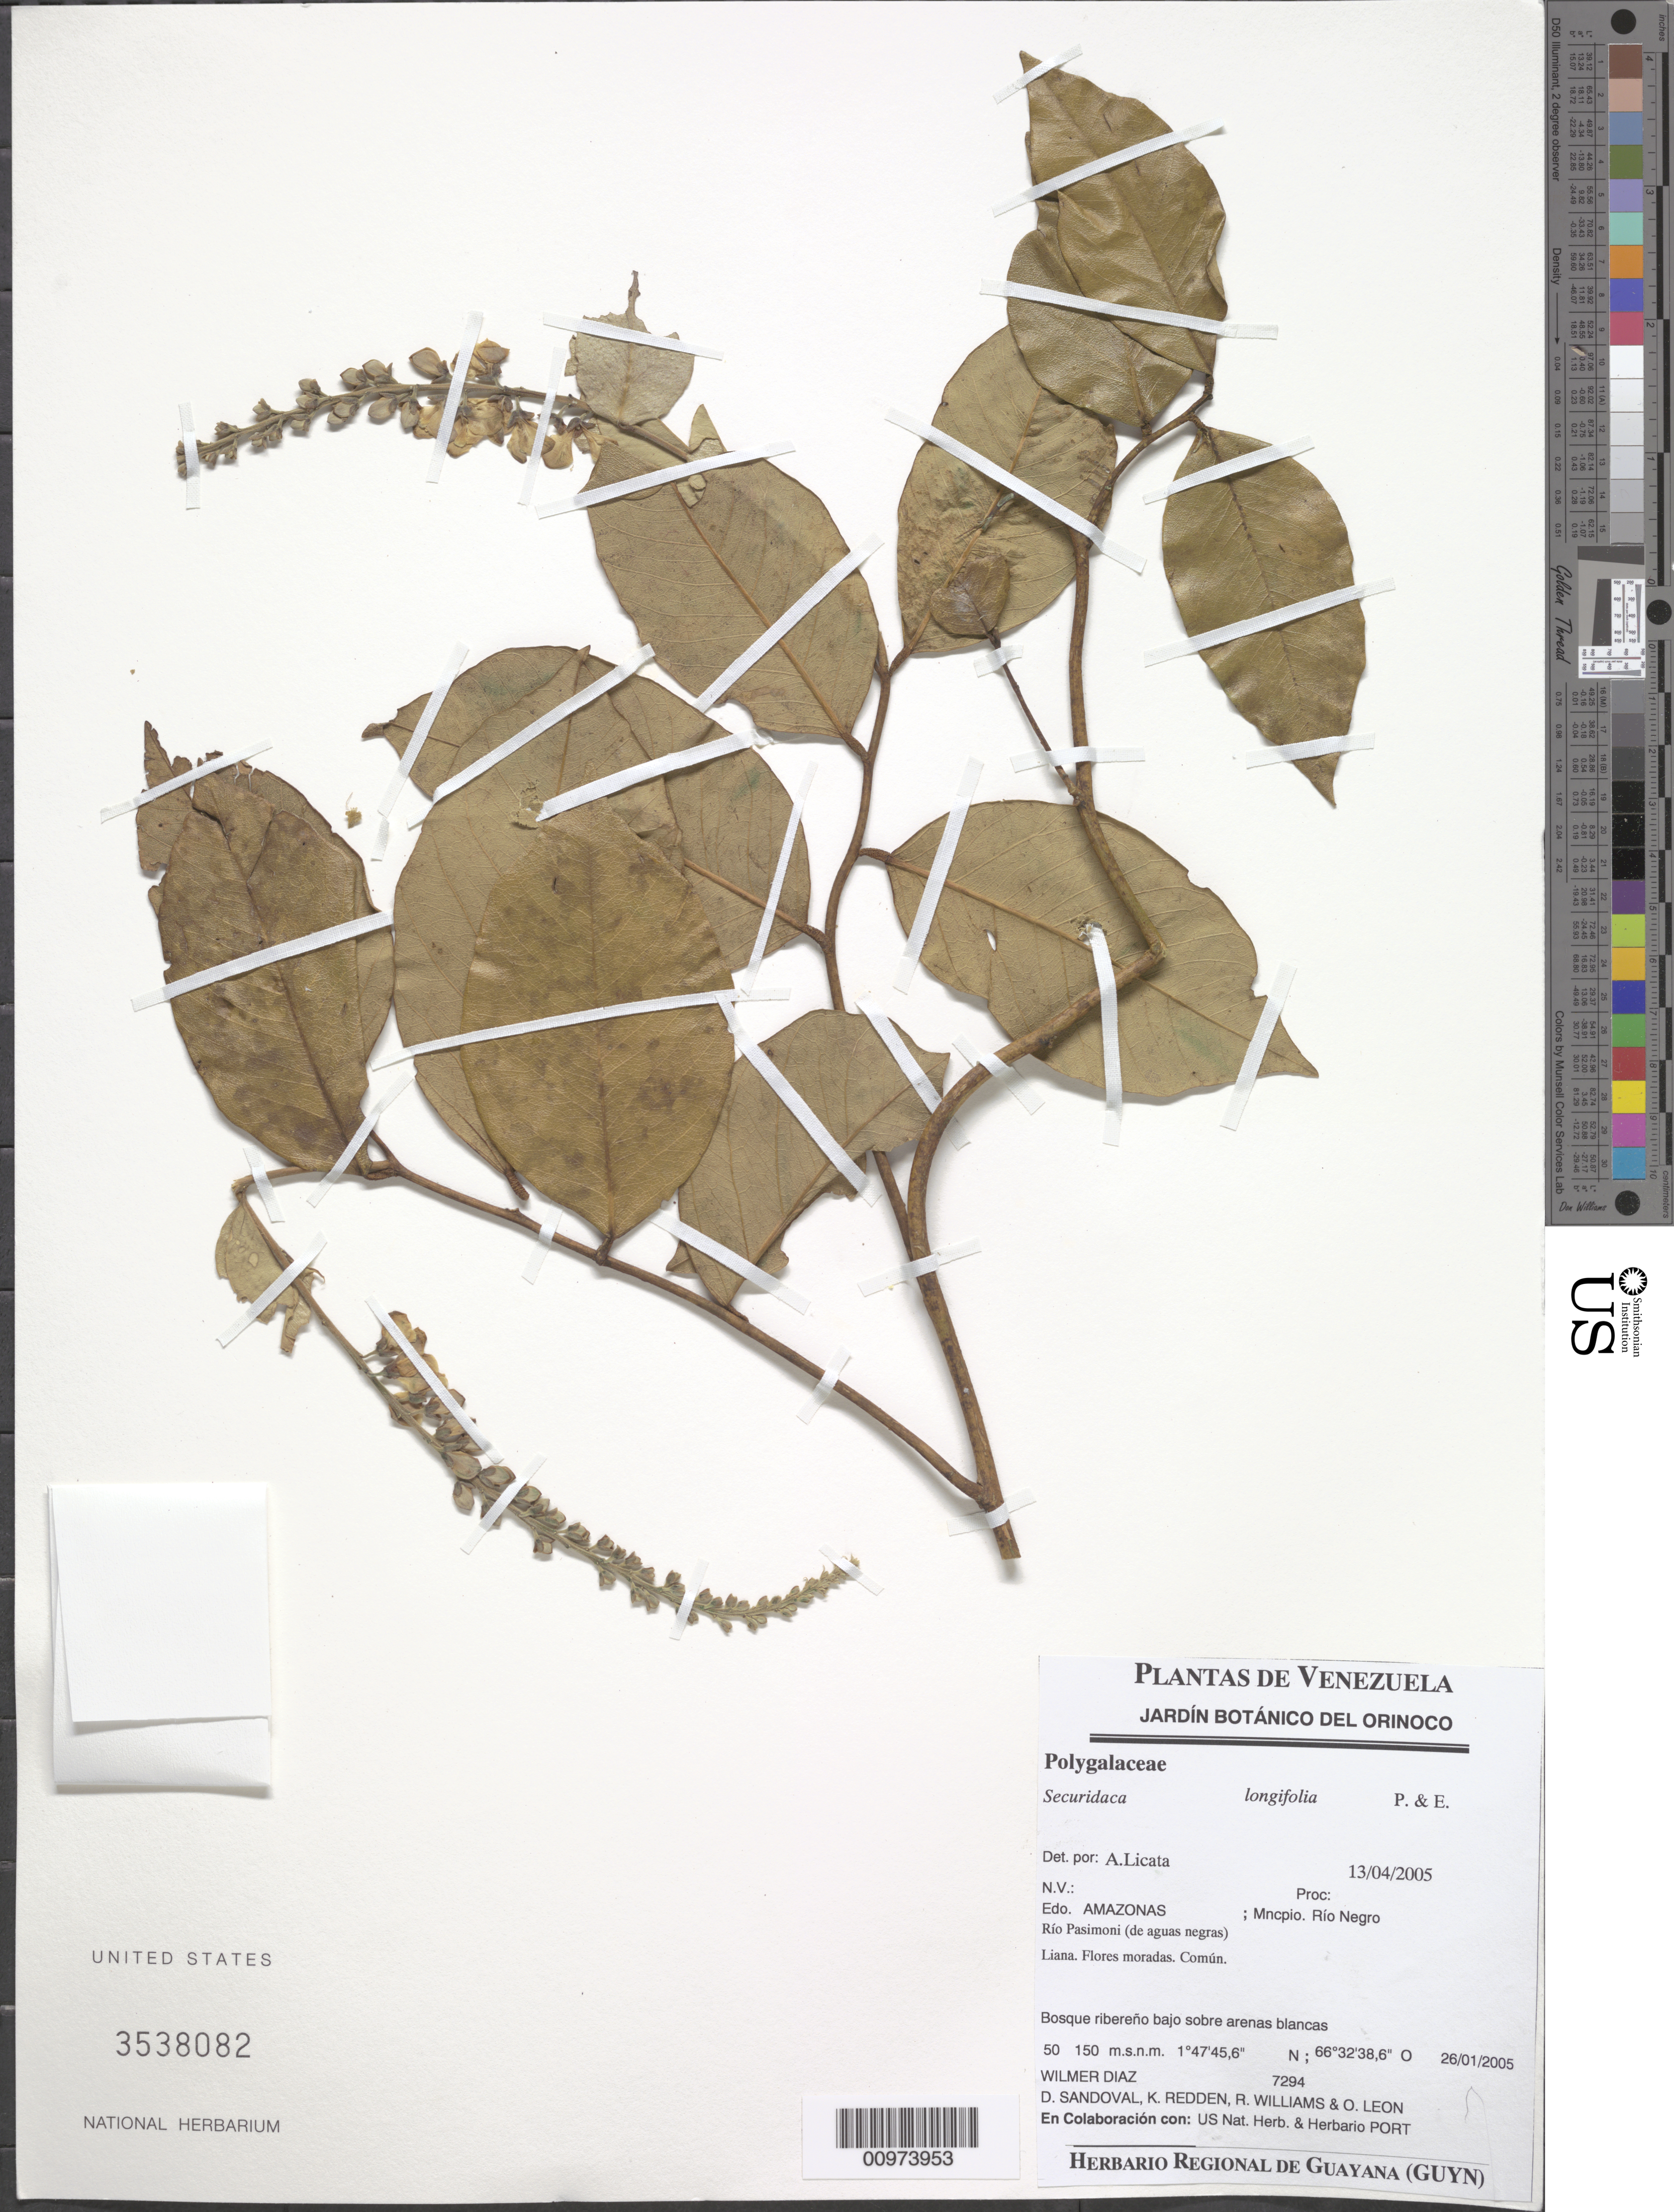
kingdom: Plantae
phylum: Tracheophyta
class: Magnoliopsida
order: Fabales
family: Polygalaceae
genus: Securidaca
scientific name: Securidaca longifolia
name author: Poepp. & Endl.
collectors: W. Díaz P., D. Sandoval, K. M. Redden, R. Williams & O. León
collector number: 7294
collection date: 2005-01-26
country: Venezuela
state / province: Amazonas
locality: Mncpio. Río Negro. Río Pasimoni (de aguas negras).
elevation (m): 50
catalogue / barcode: US 3538082